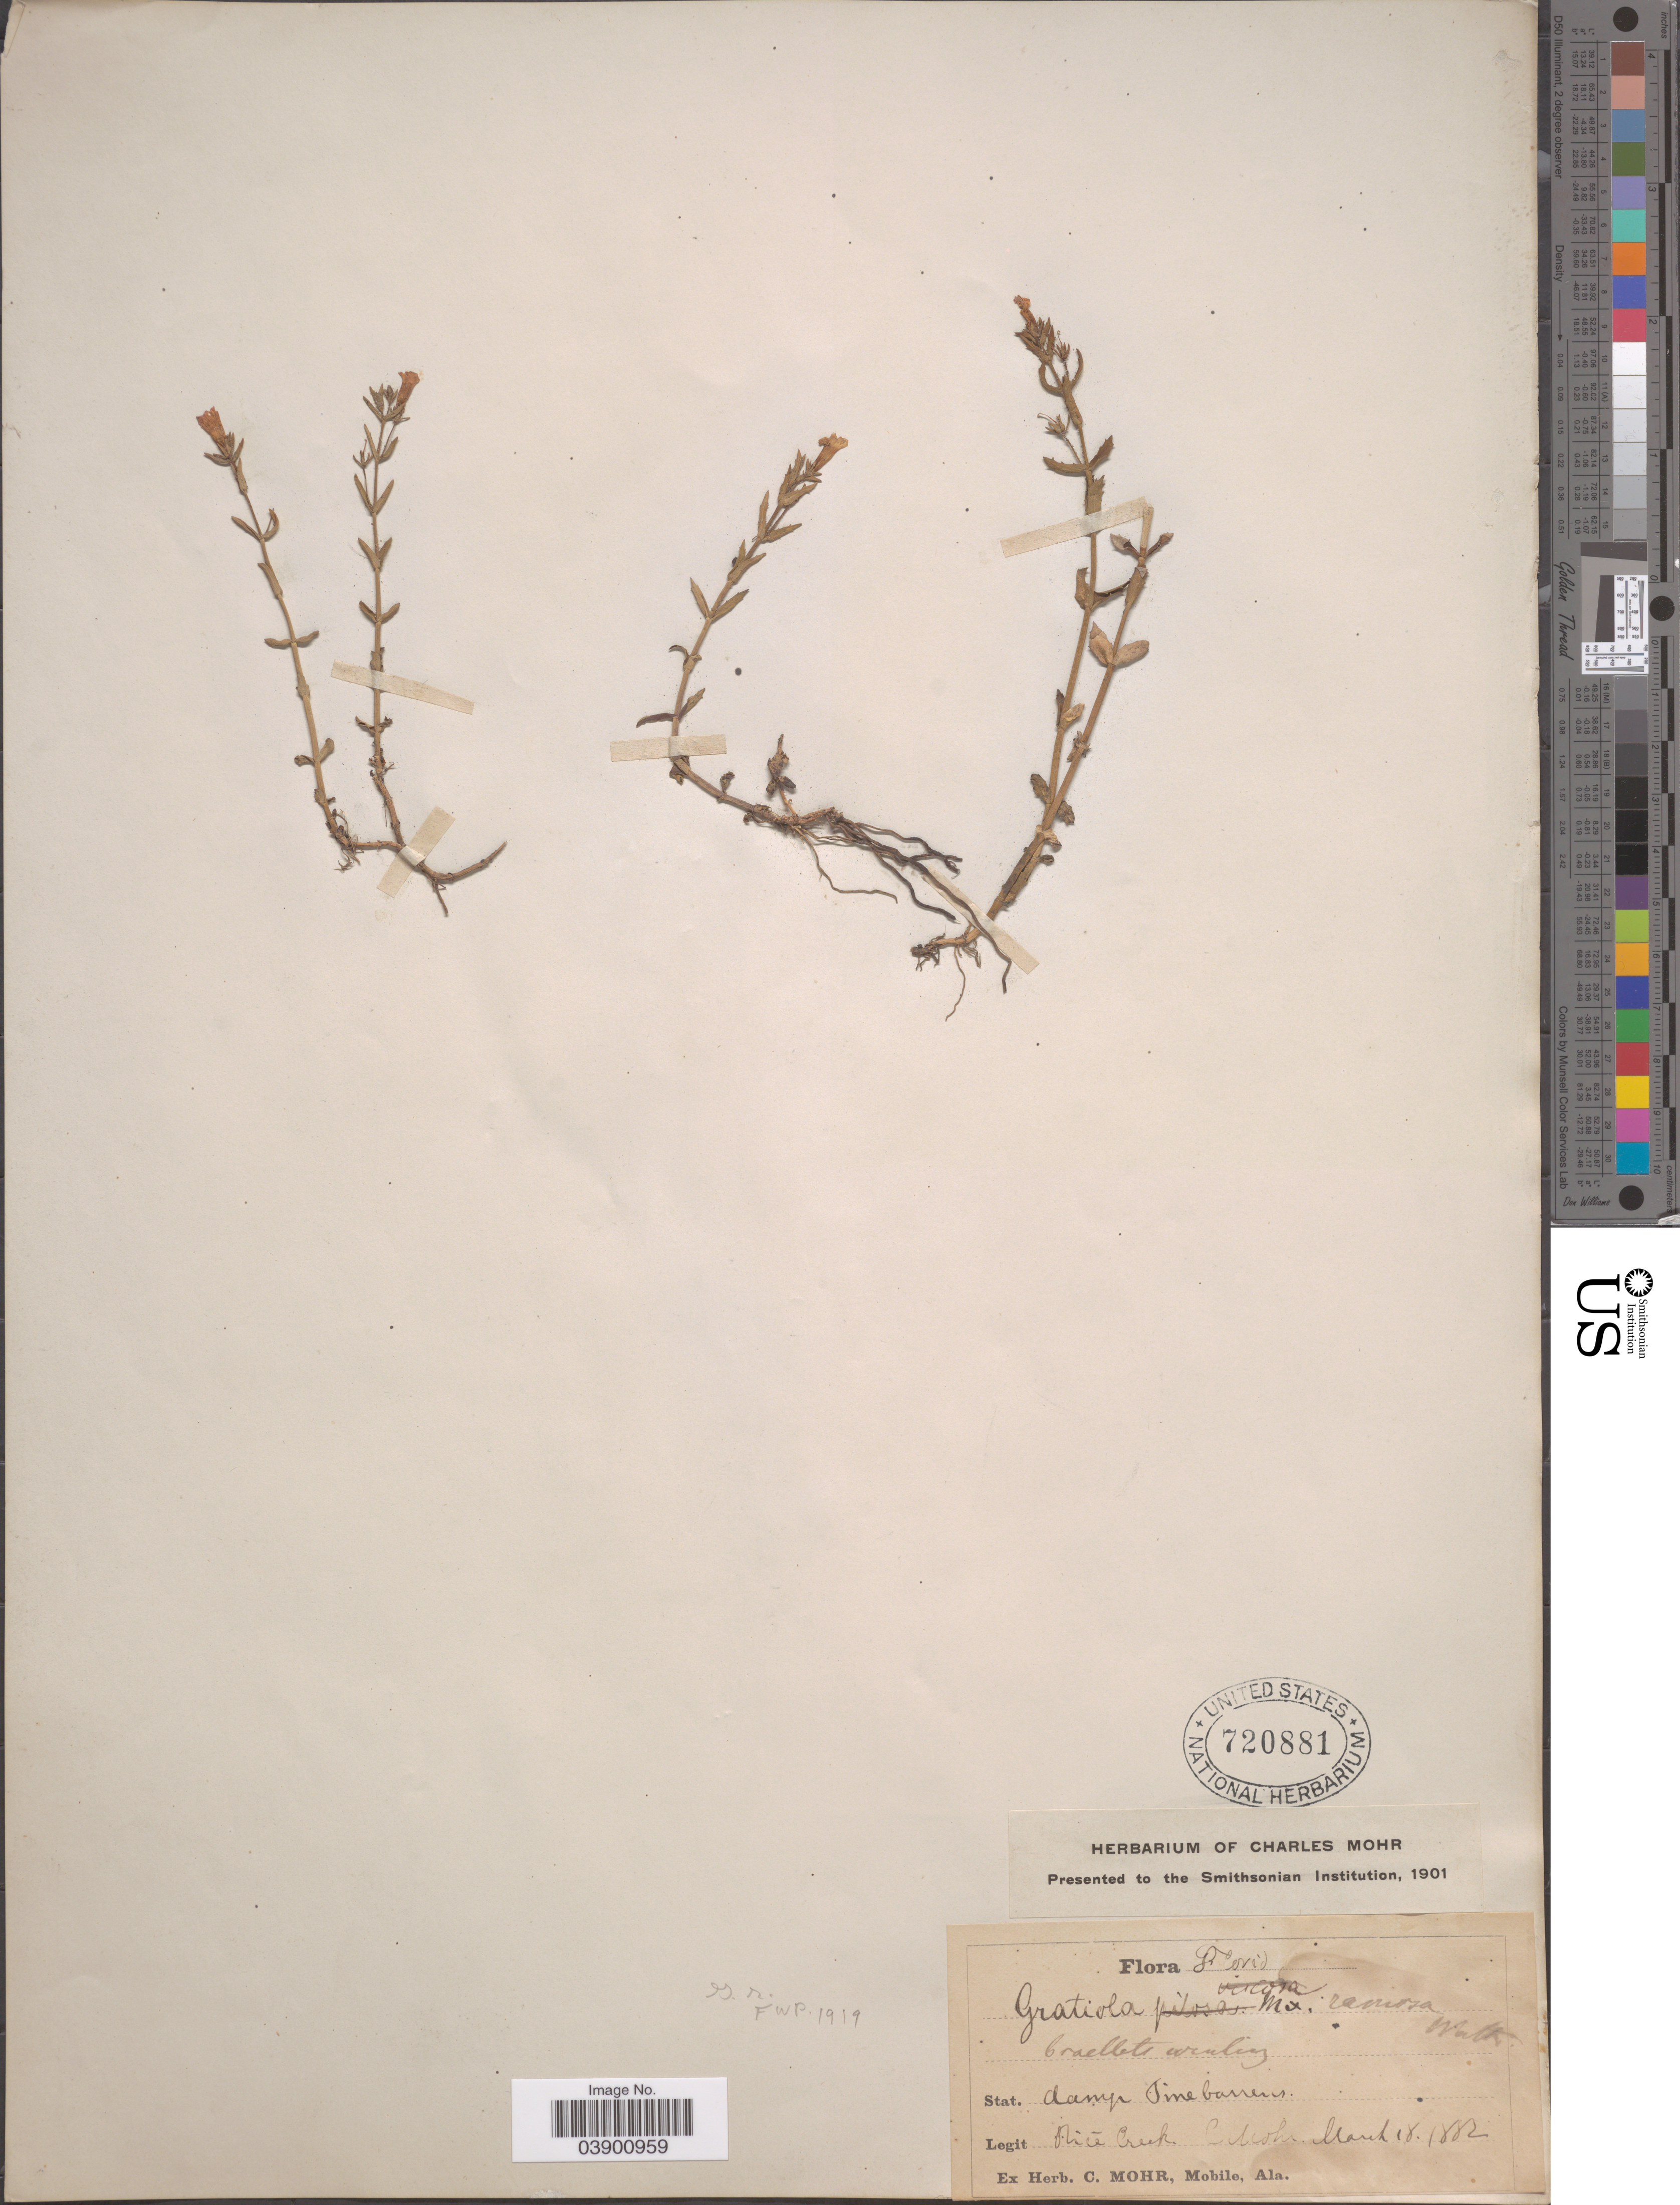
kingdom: Plantae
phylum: Tracheophyta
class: Magnoliopsida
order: Lamiales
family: Plantaginaceae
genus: Gratiola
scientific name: Gratiola ramosa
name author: Walter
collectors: Mohr, C. T. (herbarium)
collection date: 1882-03-18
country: United States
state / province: Florida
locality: Rice Creek.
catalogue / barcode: US 720881